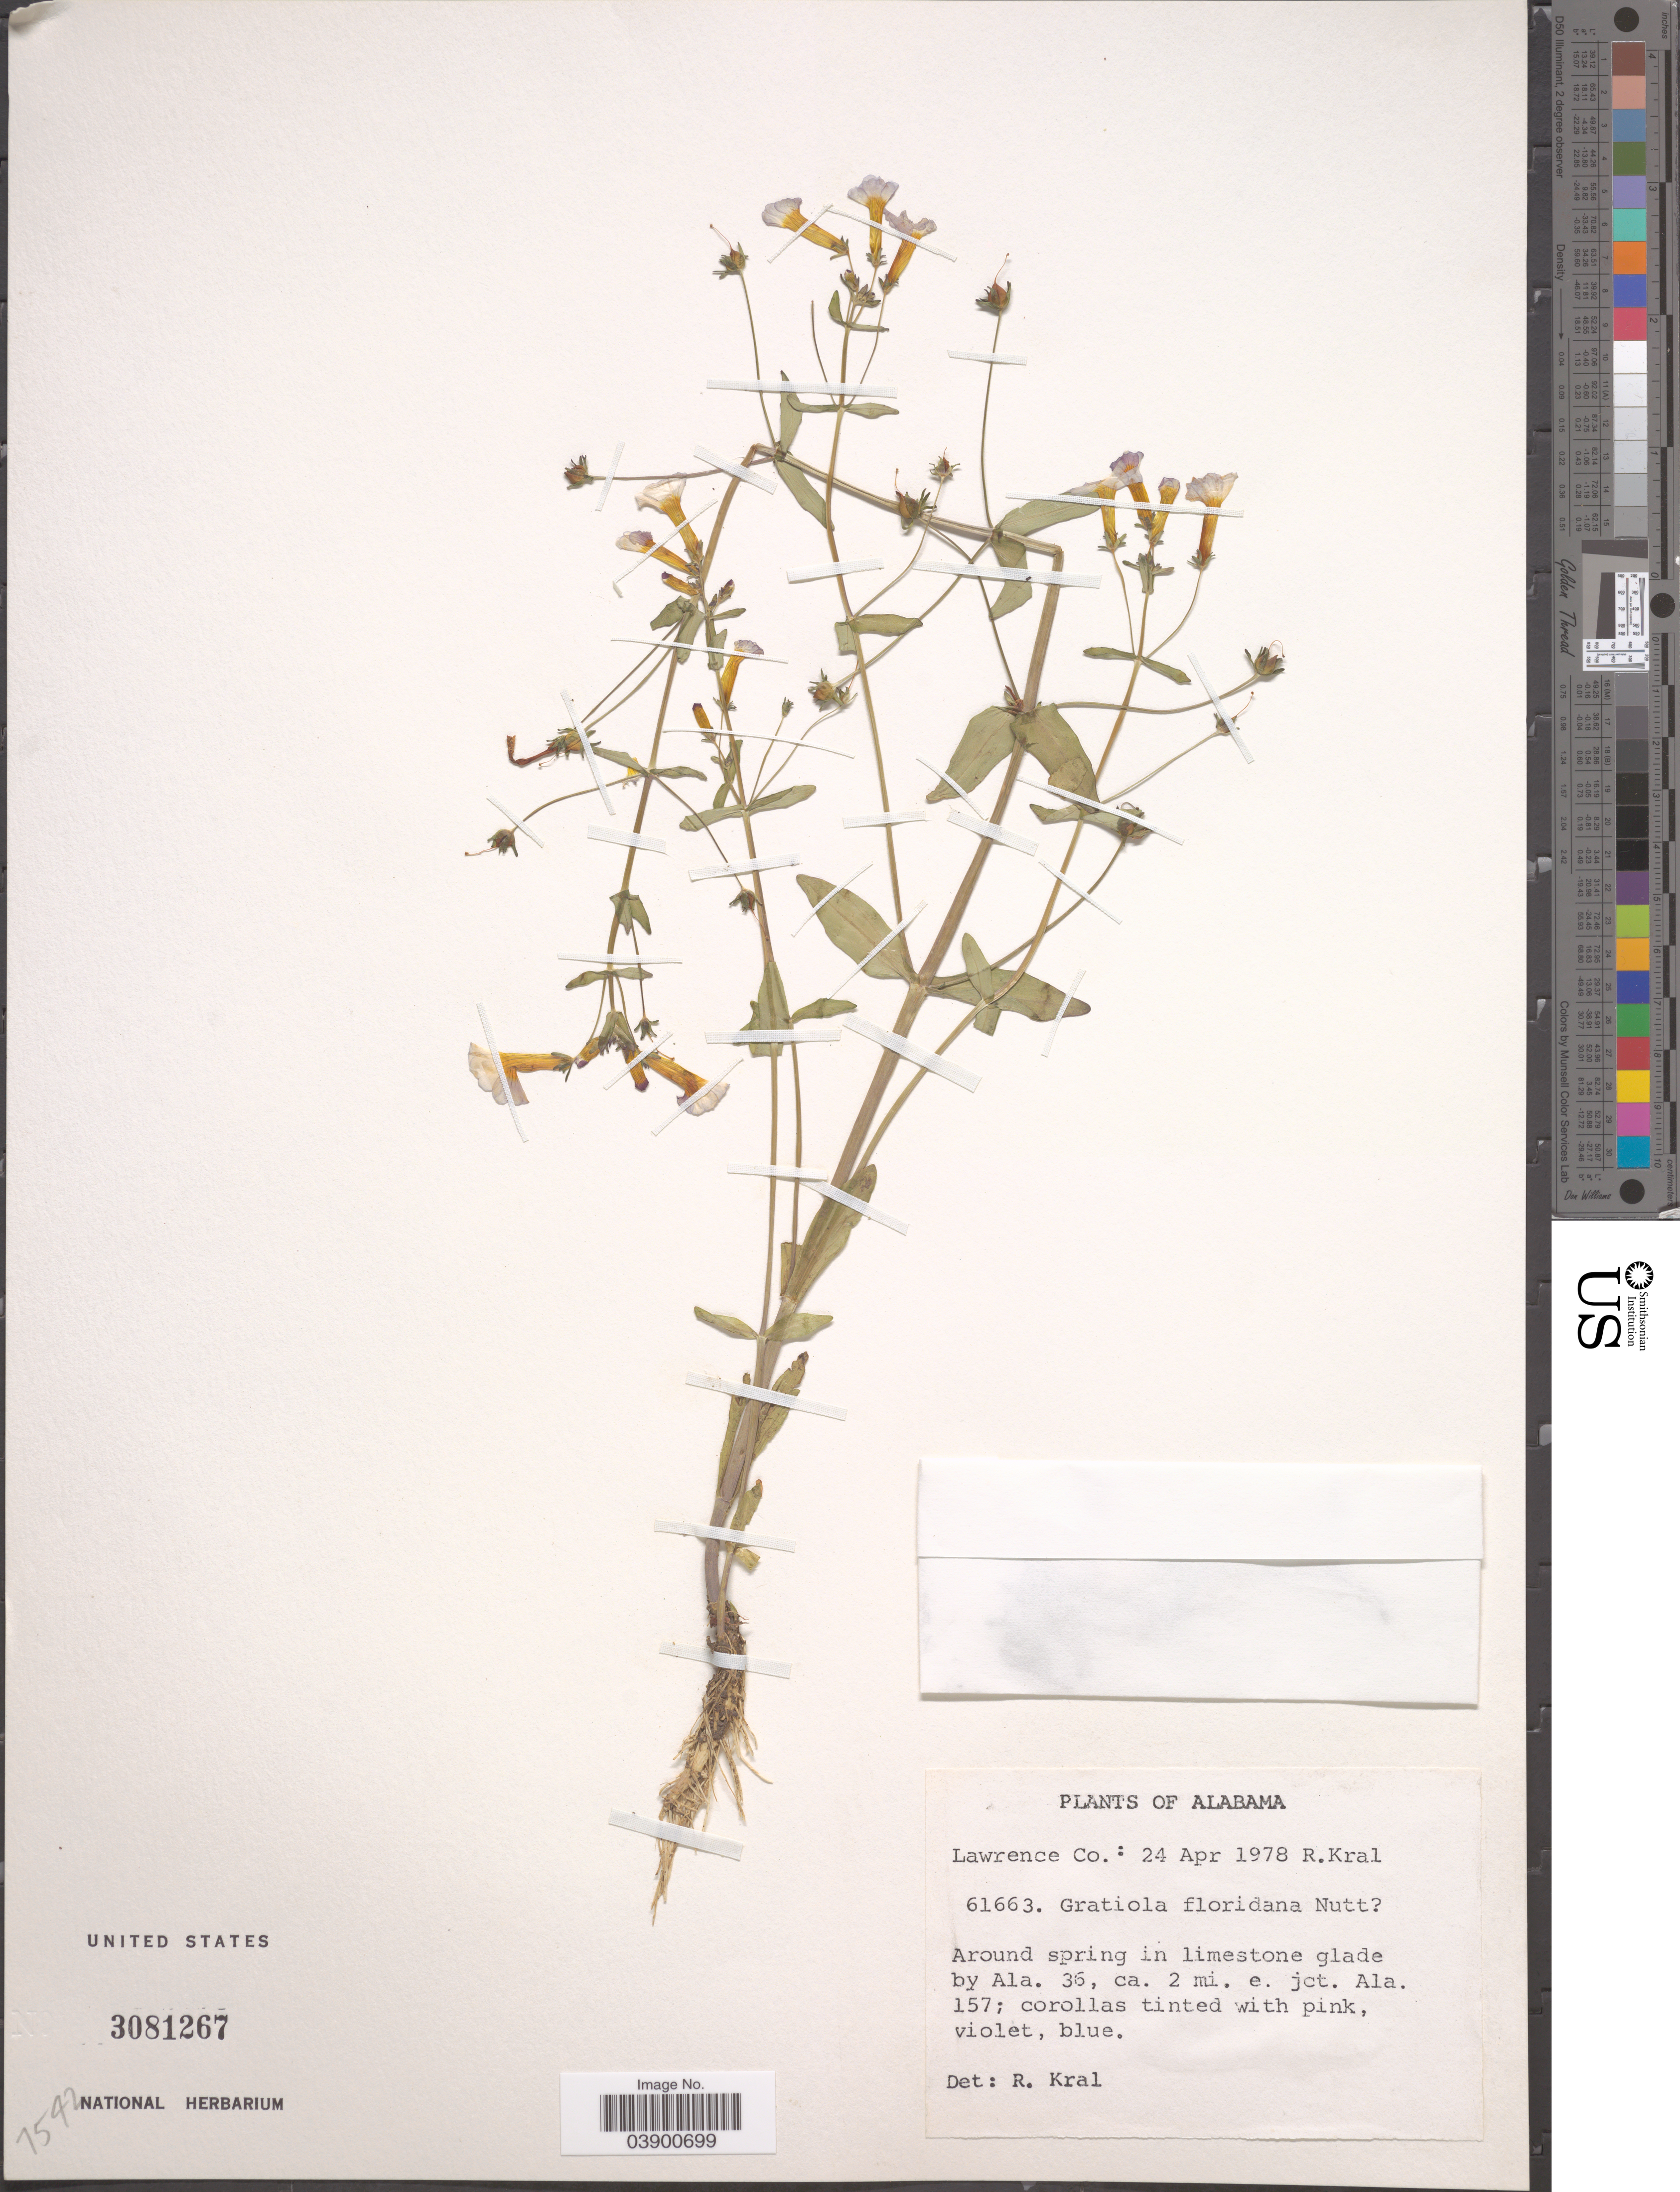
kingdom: Plantae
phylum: Tracheophyta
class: Magnoliopsida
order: Lamiales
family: Plantaginaceae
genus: Gratiola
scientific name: Gratiola floridana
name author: Nutt.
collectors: R. Kral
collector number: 61663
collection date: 1978-04-24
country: United States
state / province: Alabama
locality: Lawrence Co. Around spring in limestone glade by Ala. 36, ca. 2 mi. e. jct. Ala. 157.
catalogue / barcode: US 3081267